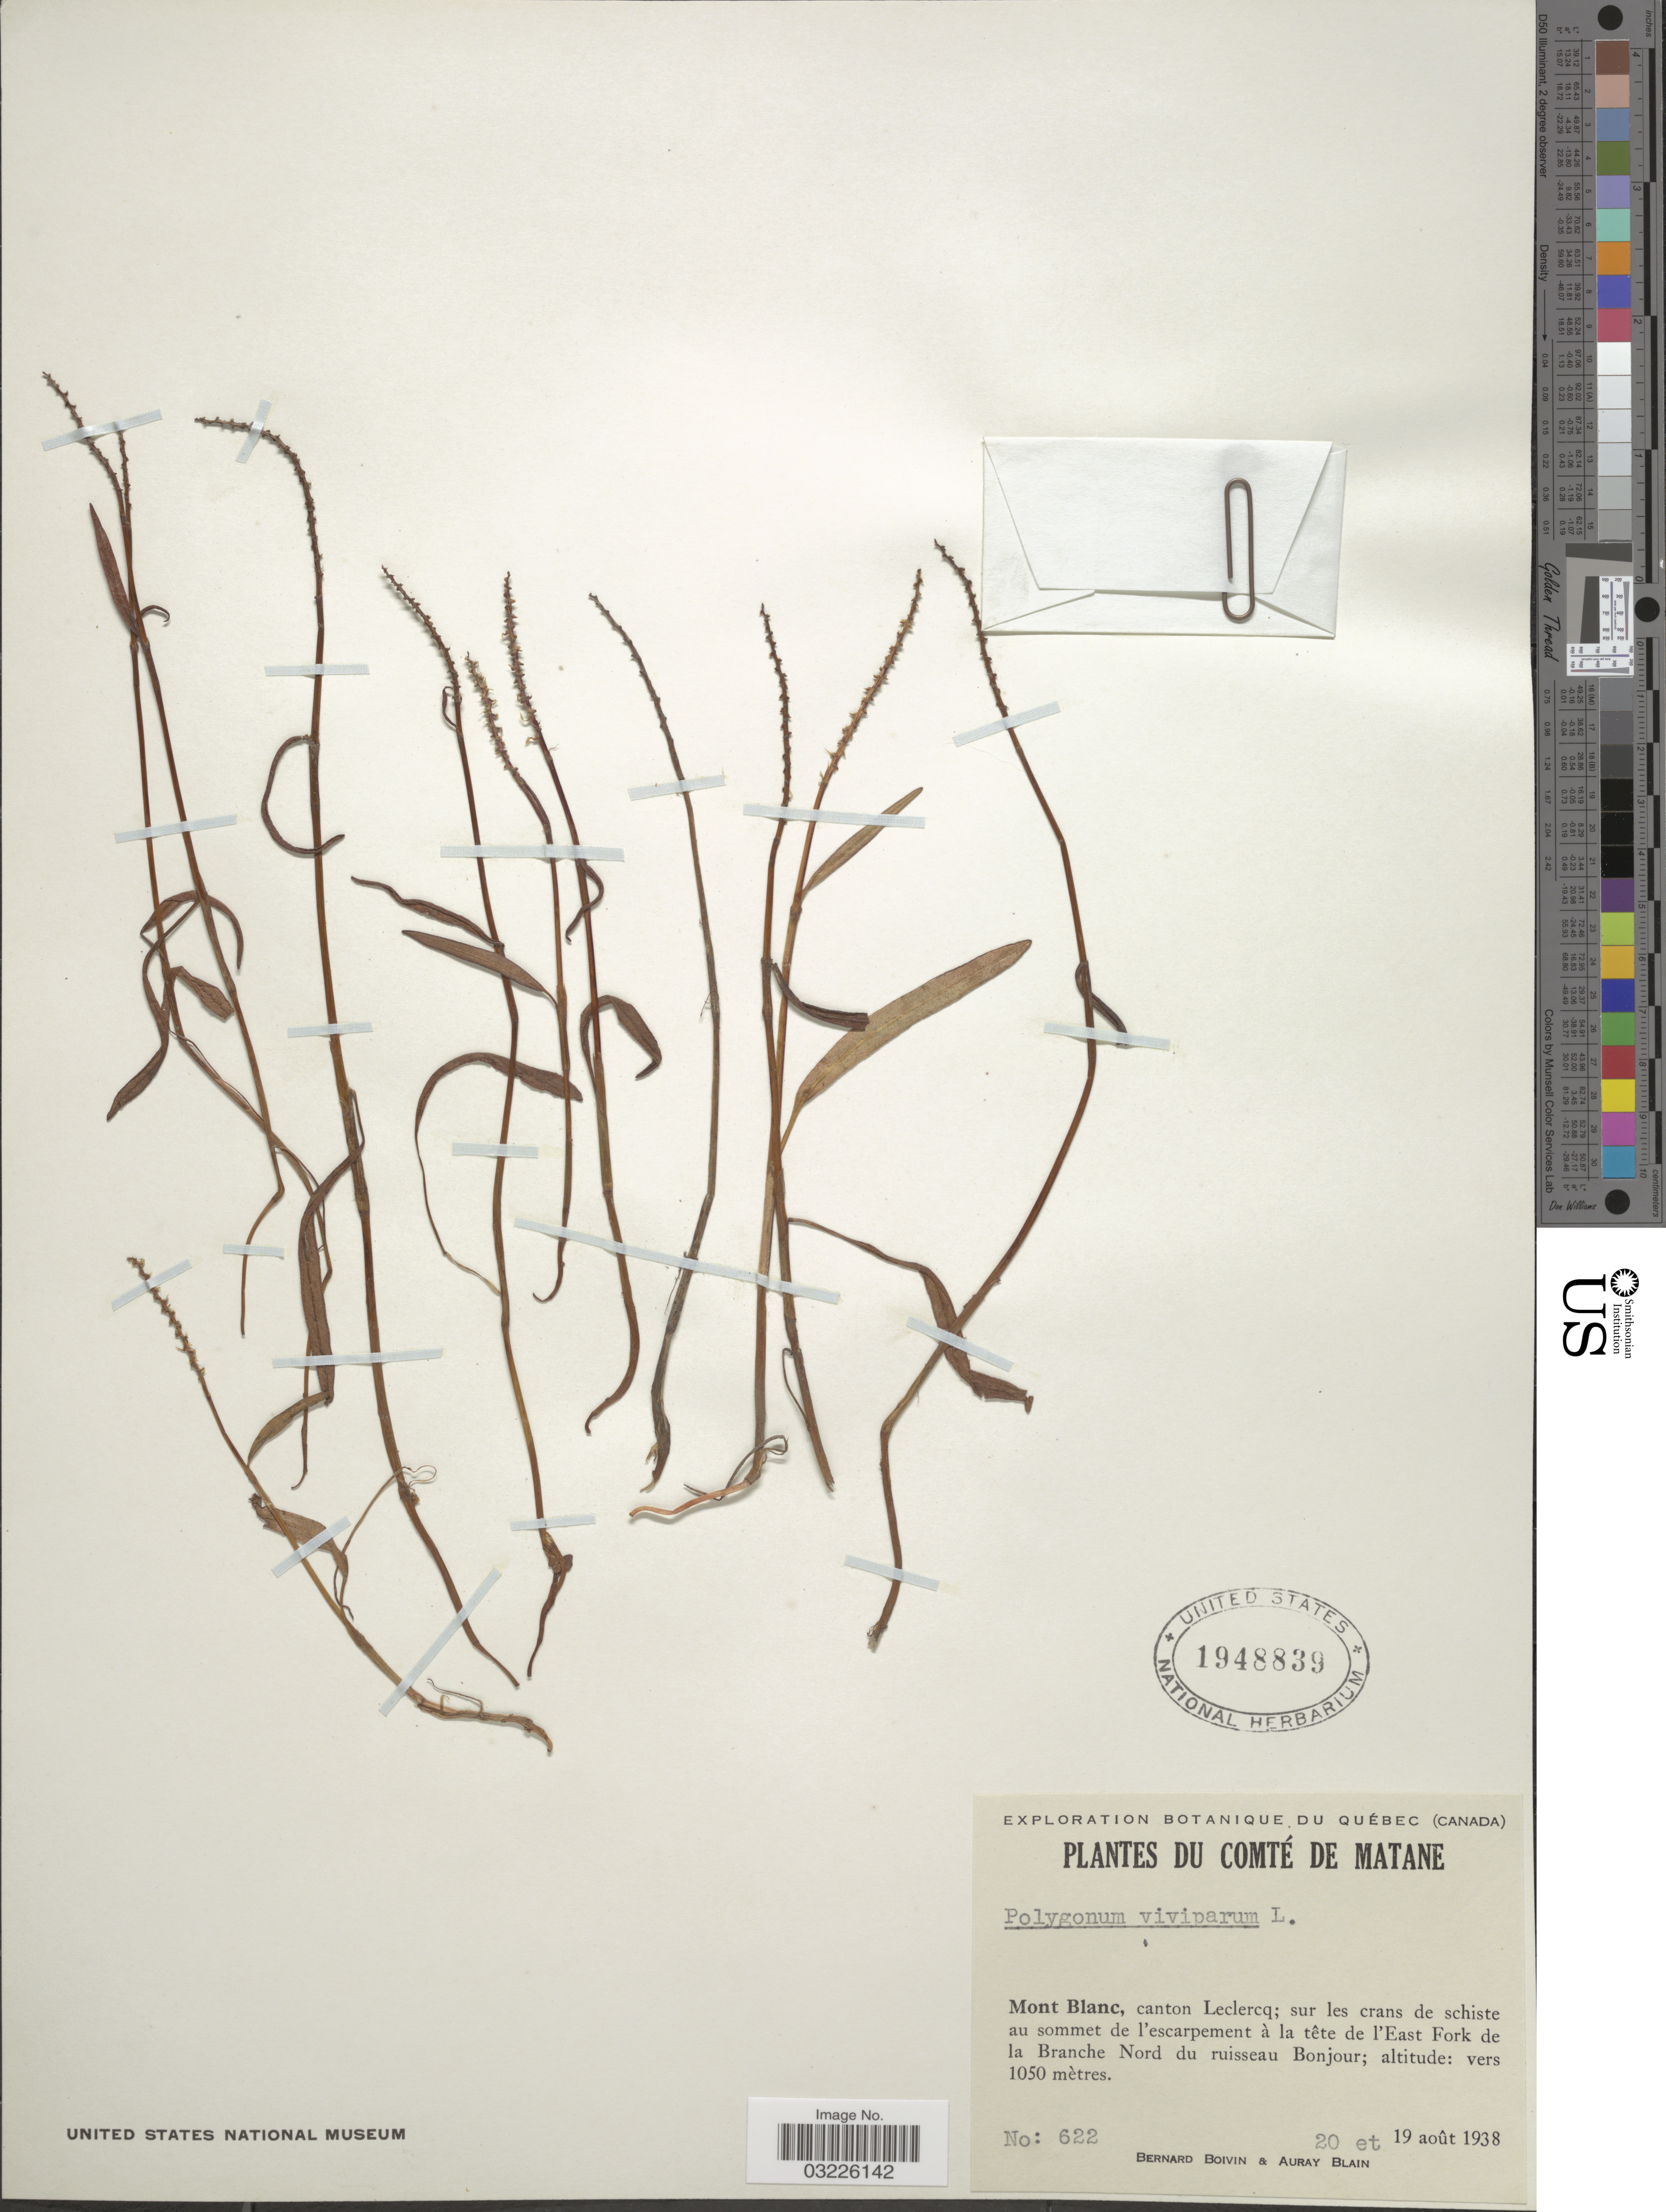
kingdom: Plantae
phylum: Tracheophyta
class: Magnoliopsida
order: Caryophyllales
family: Polygonaceae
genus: Bistorta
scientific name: Bistorta vivipara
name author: (L.) Delarbre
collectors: J. R. B. Boivin & A. Blain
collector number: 622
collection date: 1938-08-19/1938-08-20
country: Canada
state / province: Quebec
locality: Comté de Matane. Mont Blanc, canton Leclercq; sur les crans de schiste au sommet de l'escarpement à la tête de l'East Fork de la Branche Nord du ruisseau Bonjour.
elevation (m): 1050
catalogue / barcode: US 1948839